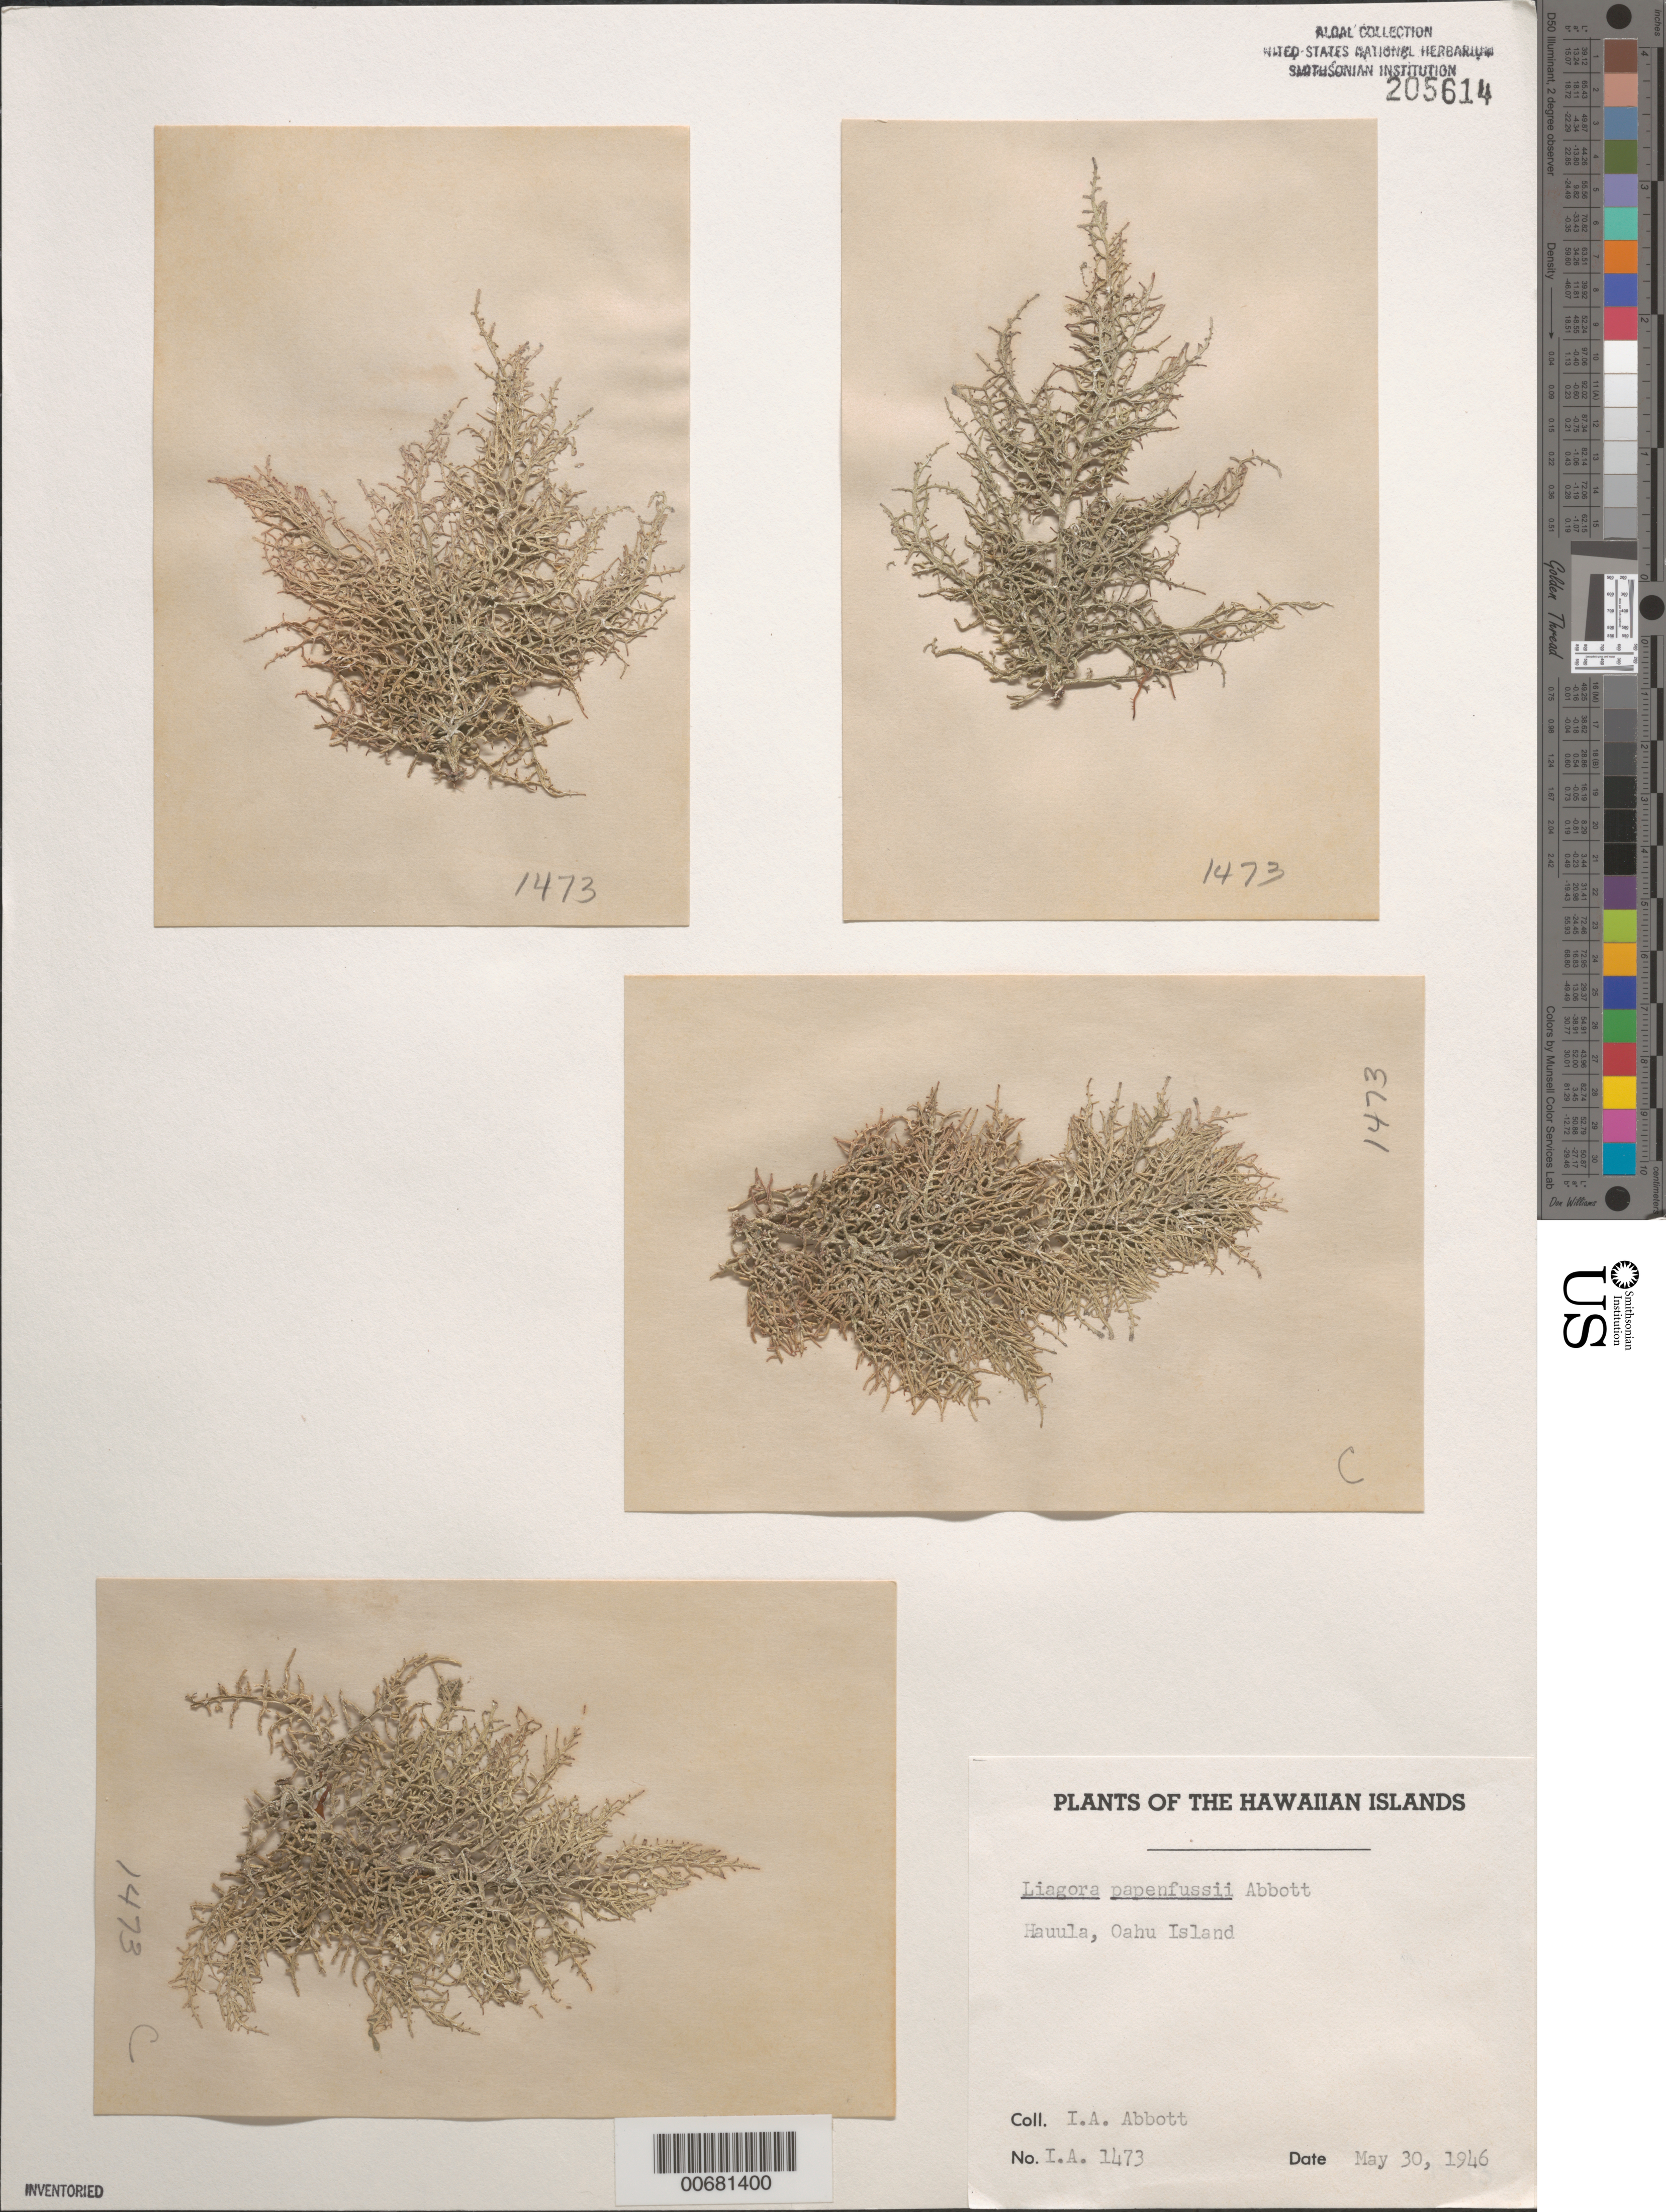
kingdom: Plantae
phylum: Rhodophyta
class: Florideophyceae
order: Nemaliales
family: Liagoraceae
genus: Liagora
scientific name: Liagora papenfussii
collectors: I. A. Abbott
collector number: IAA 1473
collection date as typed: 30 May 1946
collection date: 1946-05-30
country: United States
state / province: Hawaii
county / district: Honolulu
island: Oahu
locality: Hau'ula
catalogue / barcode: US 205614